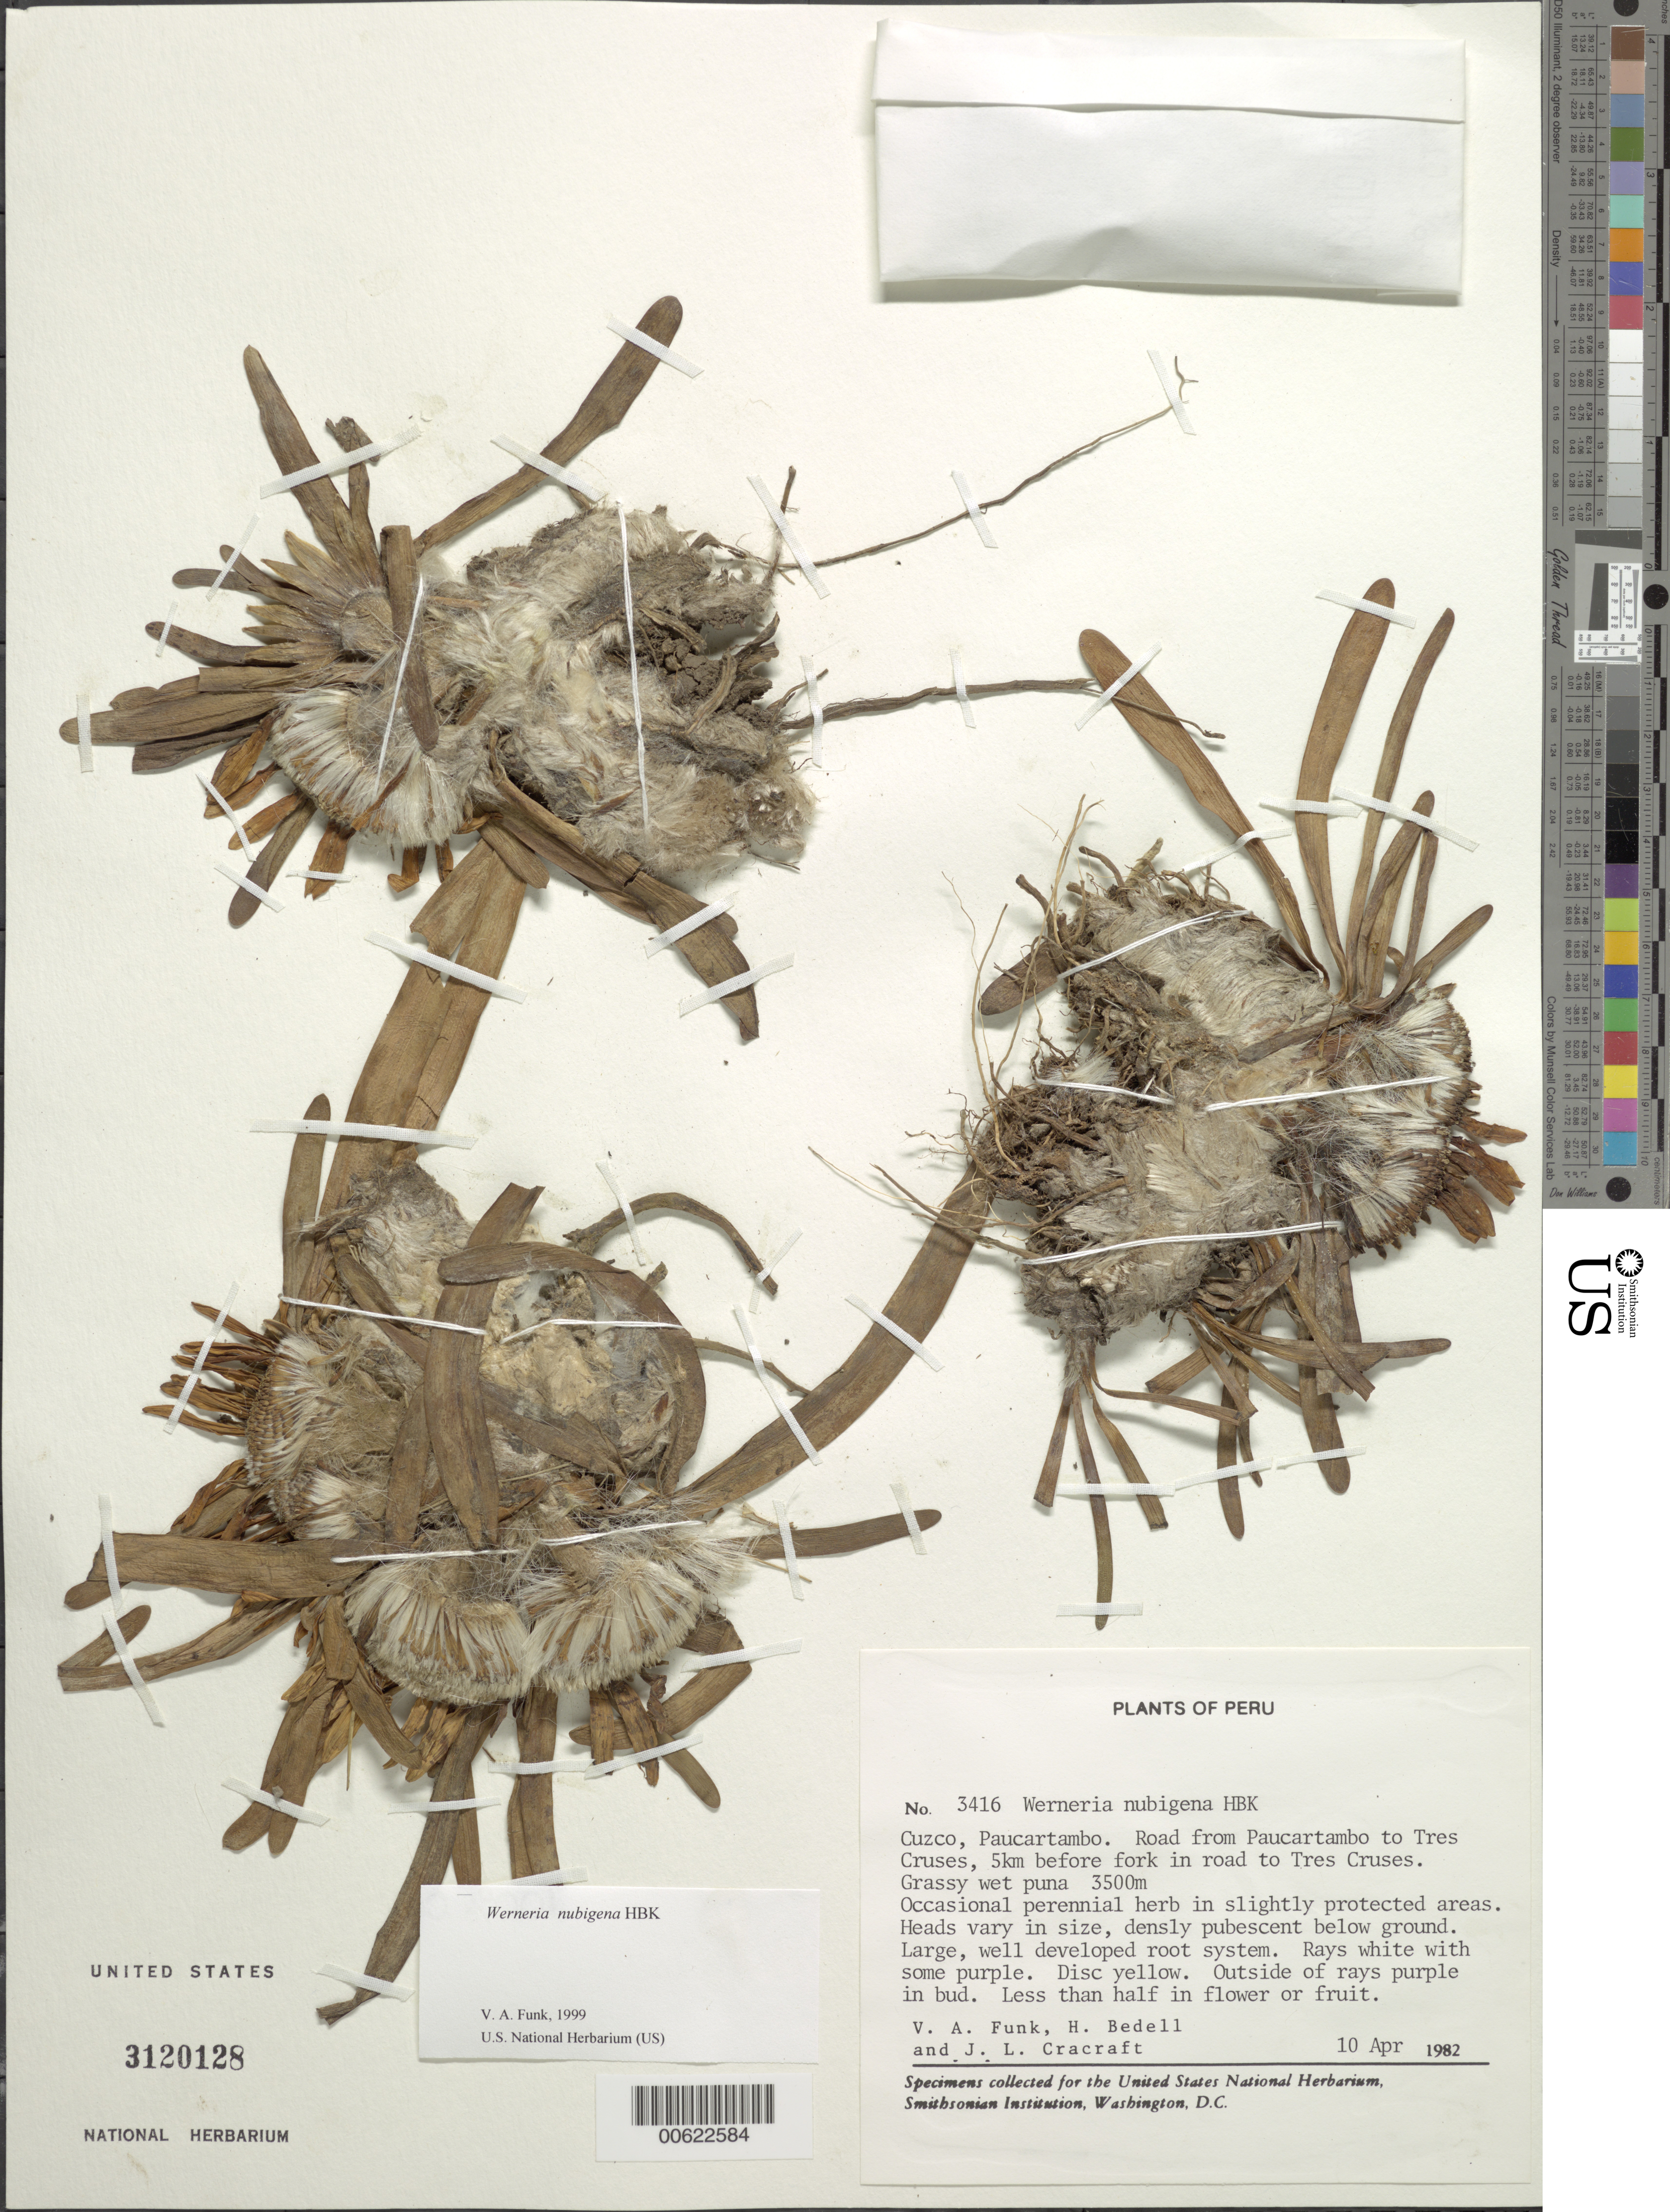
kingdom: Plantae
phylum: Tracheophyta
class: Magnoliopsida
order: Asterales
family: Asteraceae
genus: Werneria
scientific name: Werneria nubigena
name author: Kunth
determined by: Funk, Vicki A., (BOT), Smithsonian Institution - National Museum of Natural History (UNITED STATES)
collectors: V. Funk, H. G. Bedell & J. L. Cracraft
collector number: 3416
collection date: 1982-04-10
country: Peru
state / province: Cusco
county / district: Paucartambo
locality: Paucartambo, Road from Paucartambo to Tres Cruses, 5 km before fork in road to Tres Cruses.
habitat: Grassy wet puno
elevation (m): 3500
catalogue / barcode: US 3120128